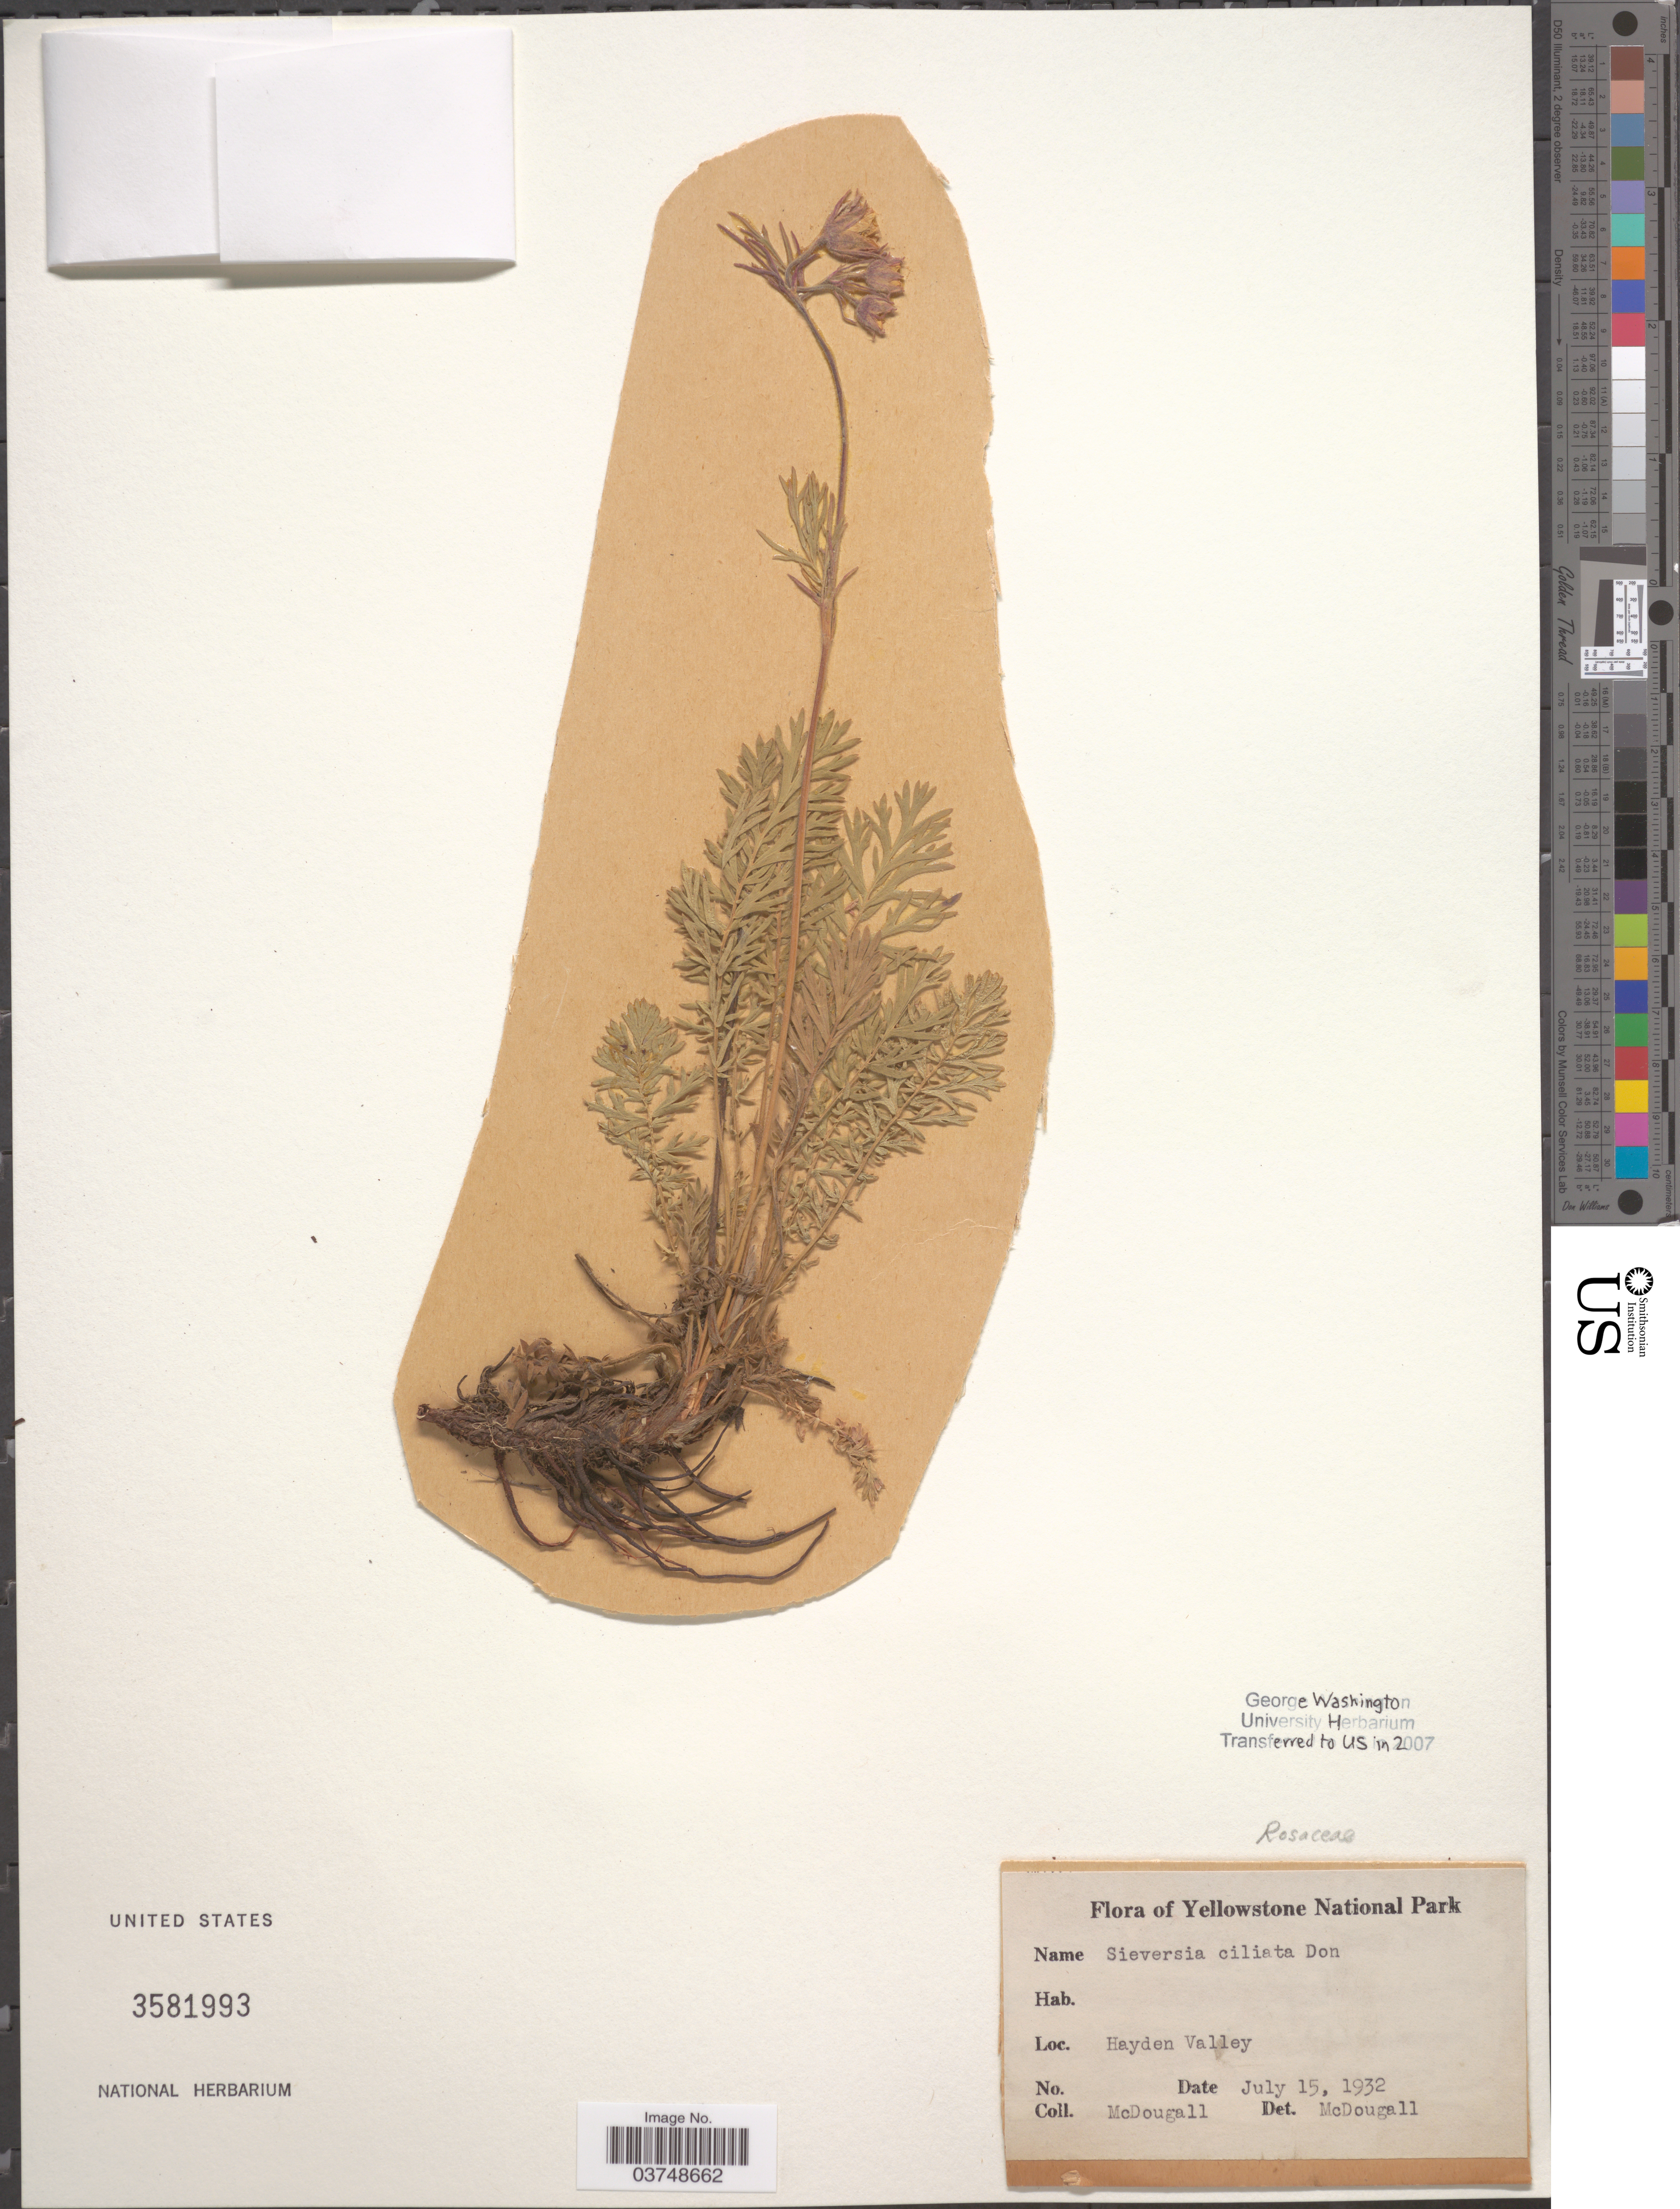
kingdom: Plantae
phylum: Tracheophyta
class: Magnoliopsida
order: Rosales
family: Rosaceae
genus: Geum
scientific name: Geum triflorum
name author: Pursh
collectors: McDougall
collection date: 1932-07-15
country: United States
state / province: Wyoming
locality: Yellowstone National Park. Hayden Valley.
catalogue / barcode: US 3581993